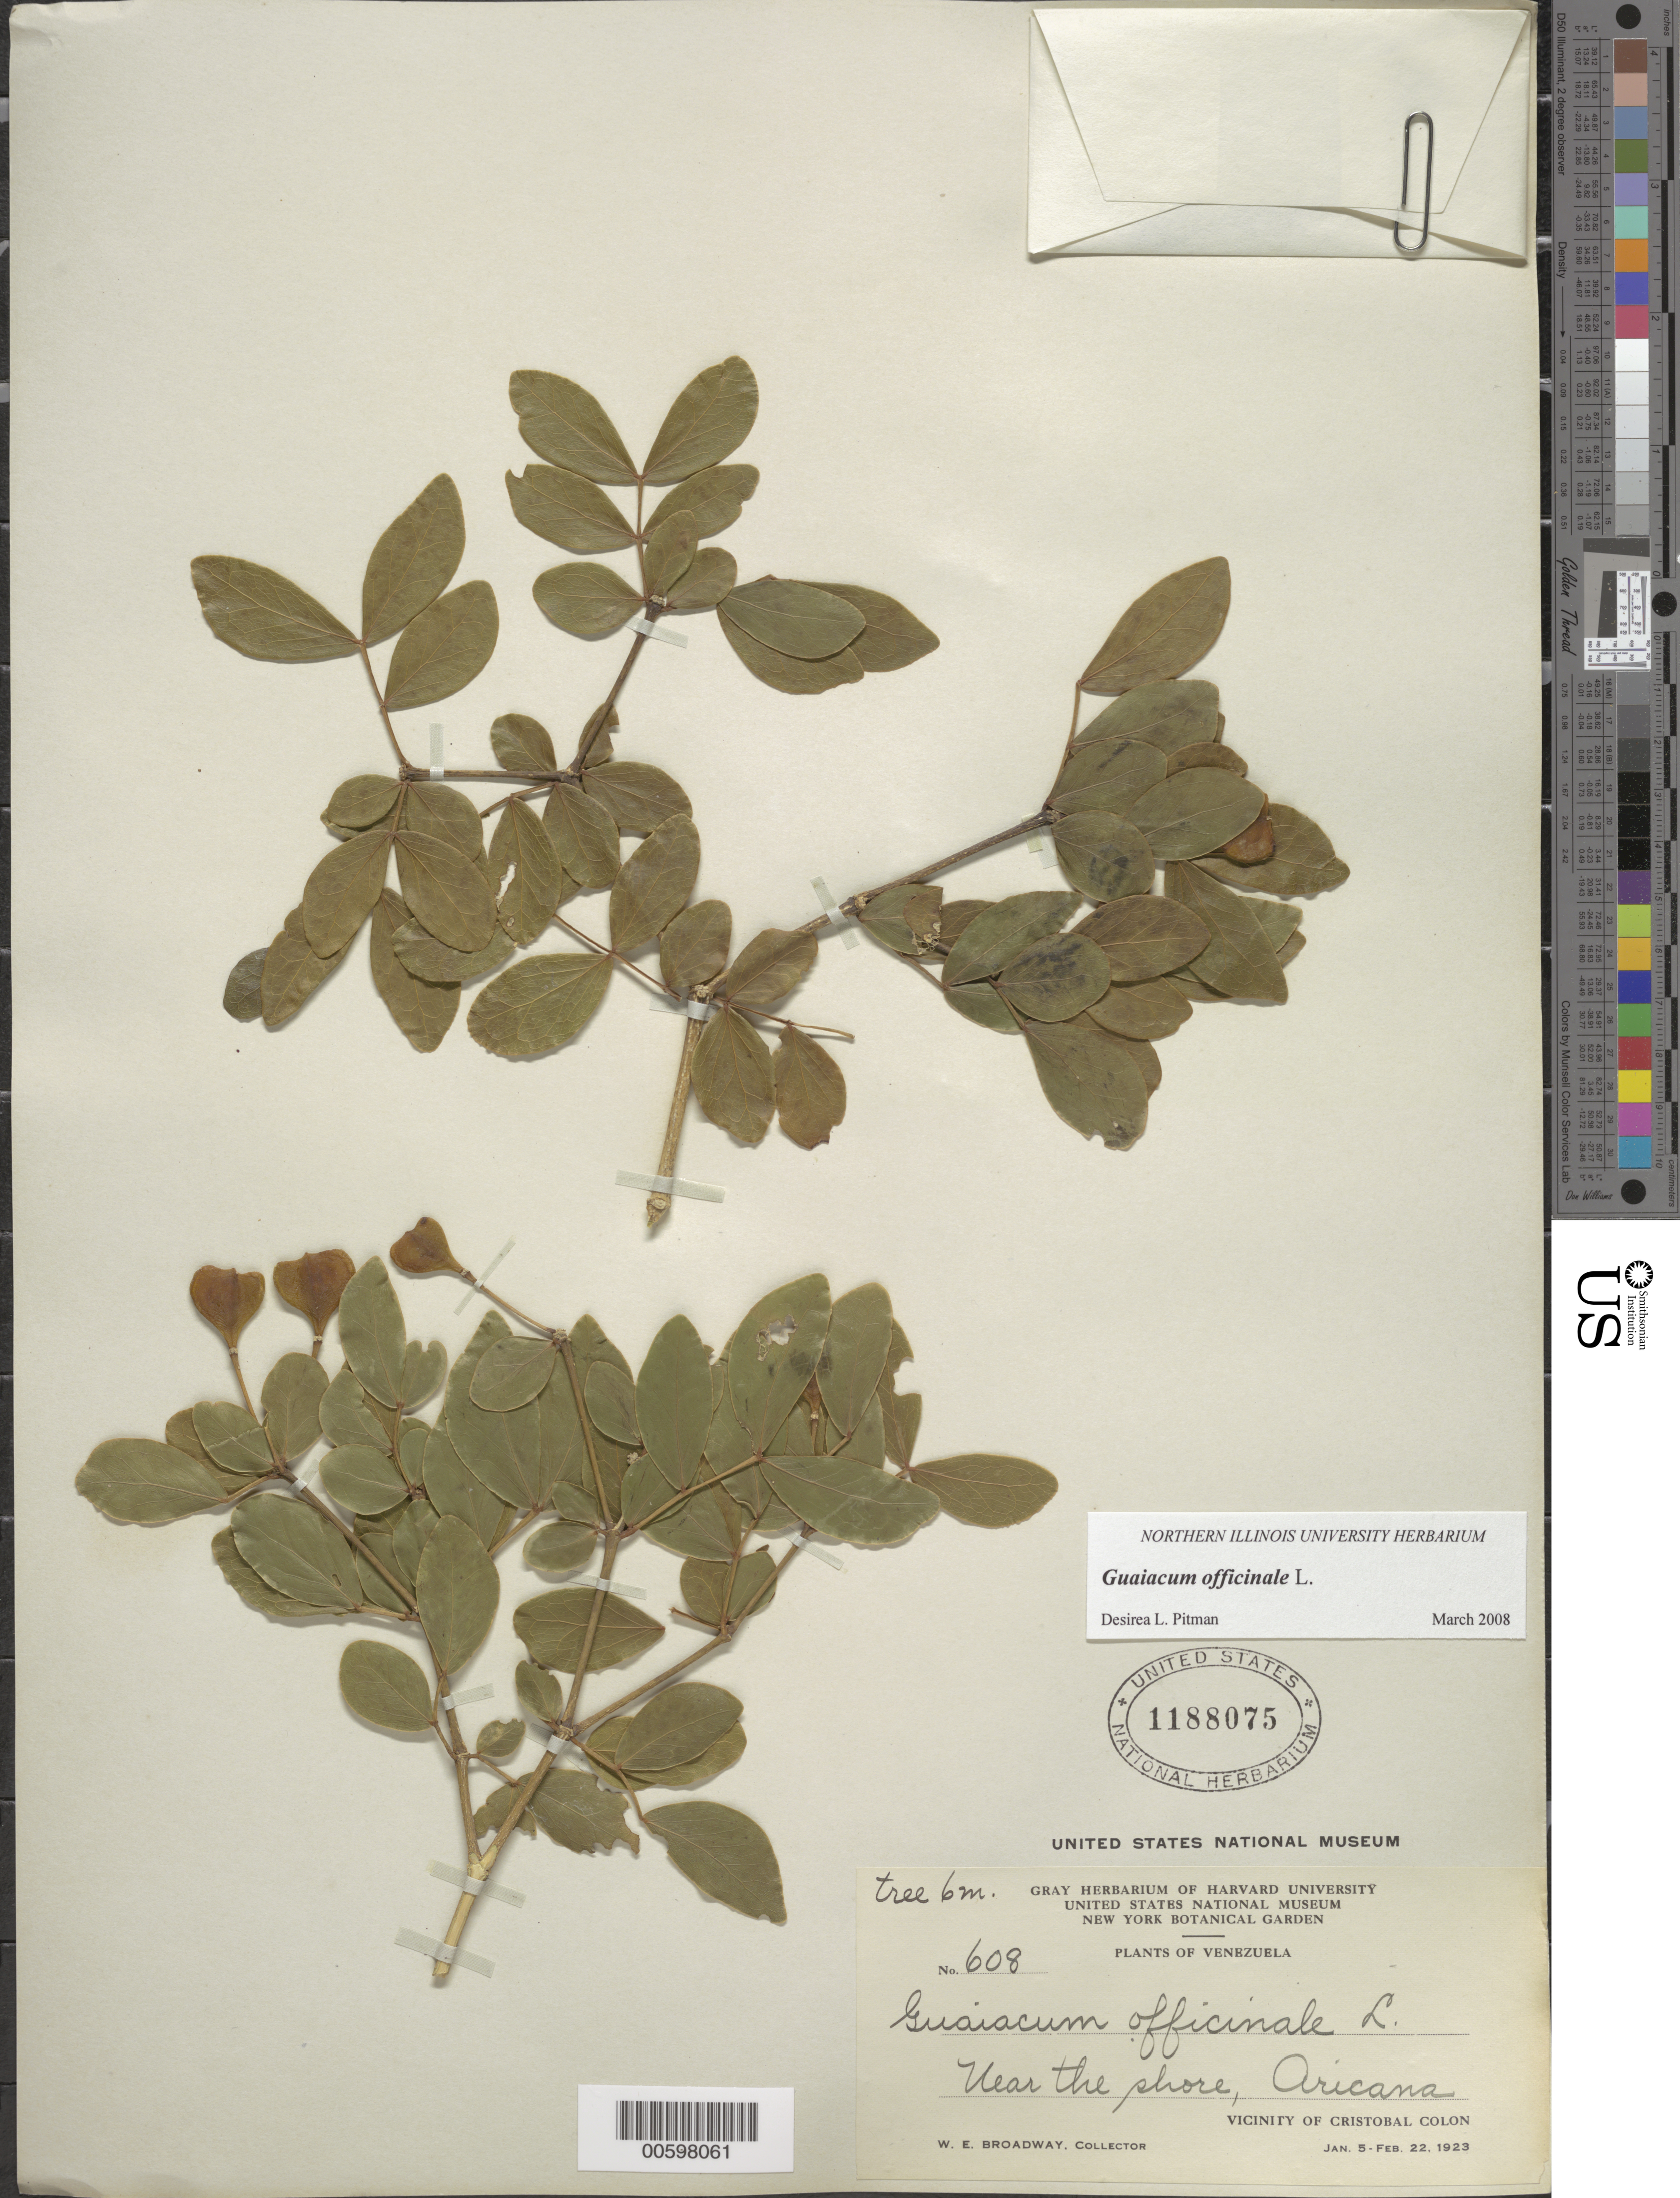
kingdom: Plantae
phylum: Tracheophyta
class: Magnoliopsida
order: Zygophyllales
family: Zygophyllaceae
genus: Guaiacum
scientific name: Guaiacum officinale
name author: L.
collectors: W. E. Broadway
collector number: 608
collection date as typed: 05 Jan 1923 to 22 Feb 1923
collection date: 1923-01-05/1923-02-22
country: Venezuela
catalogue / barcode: US 1188075